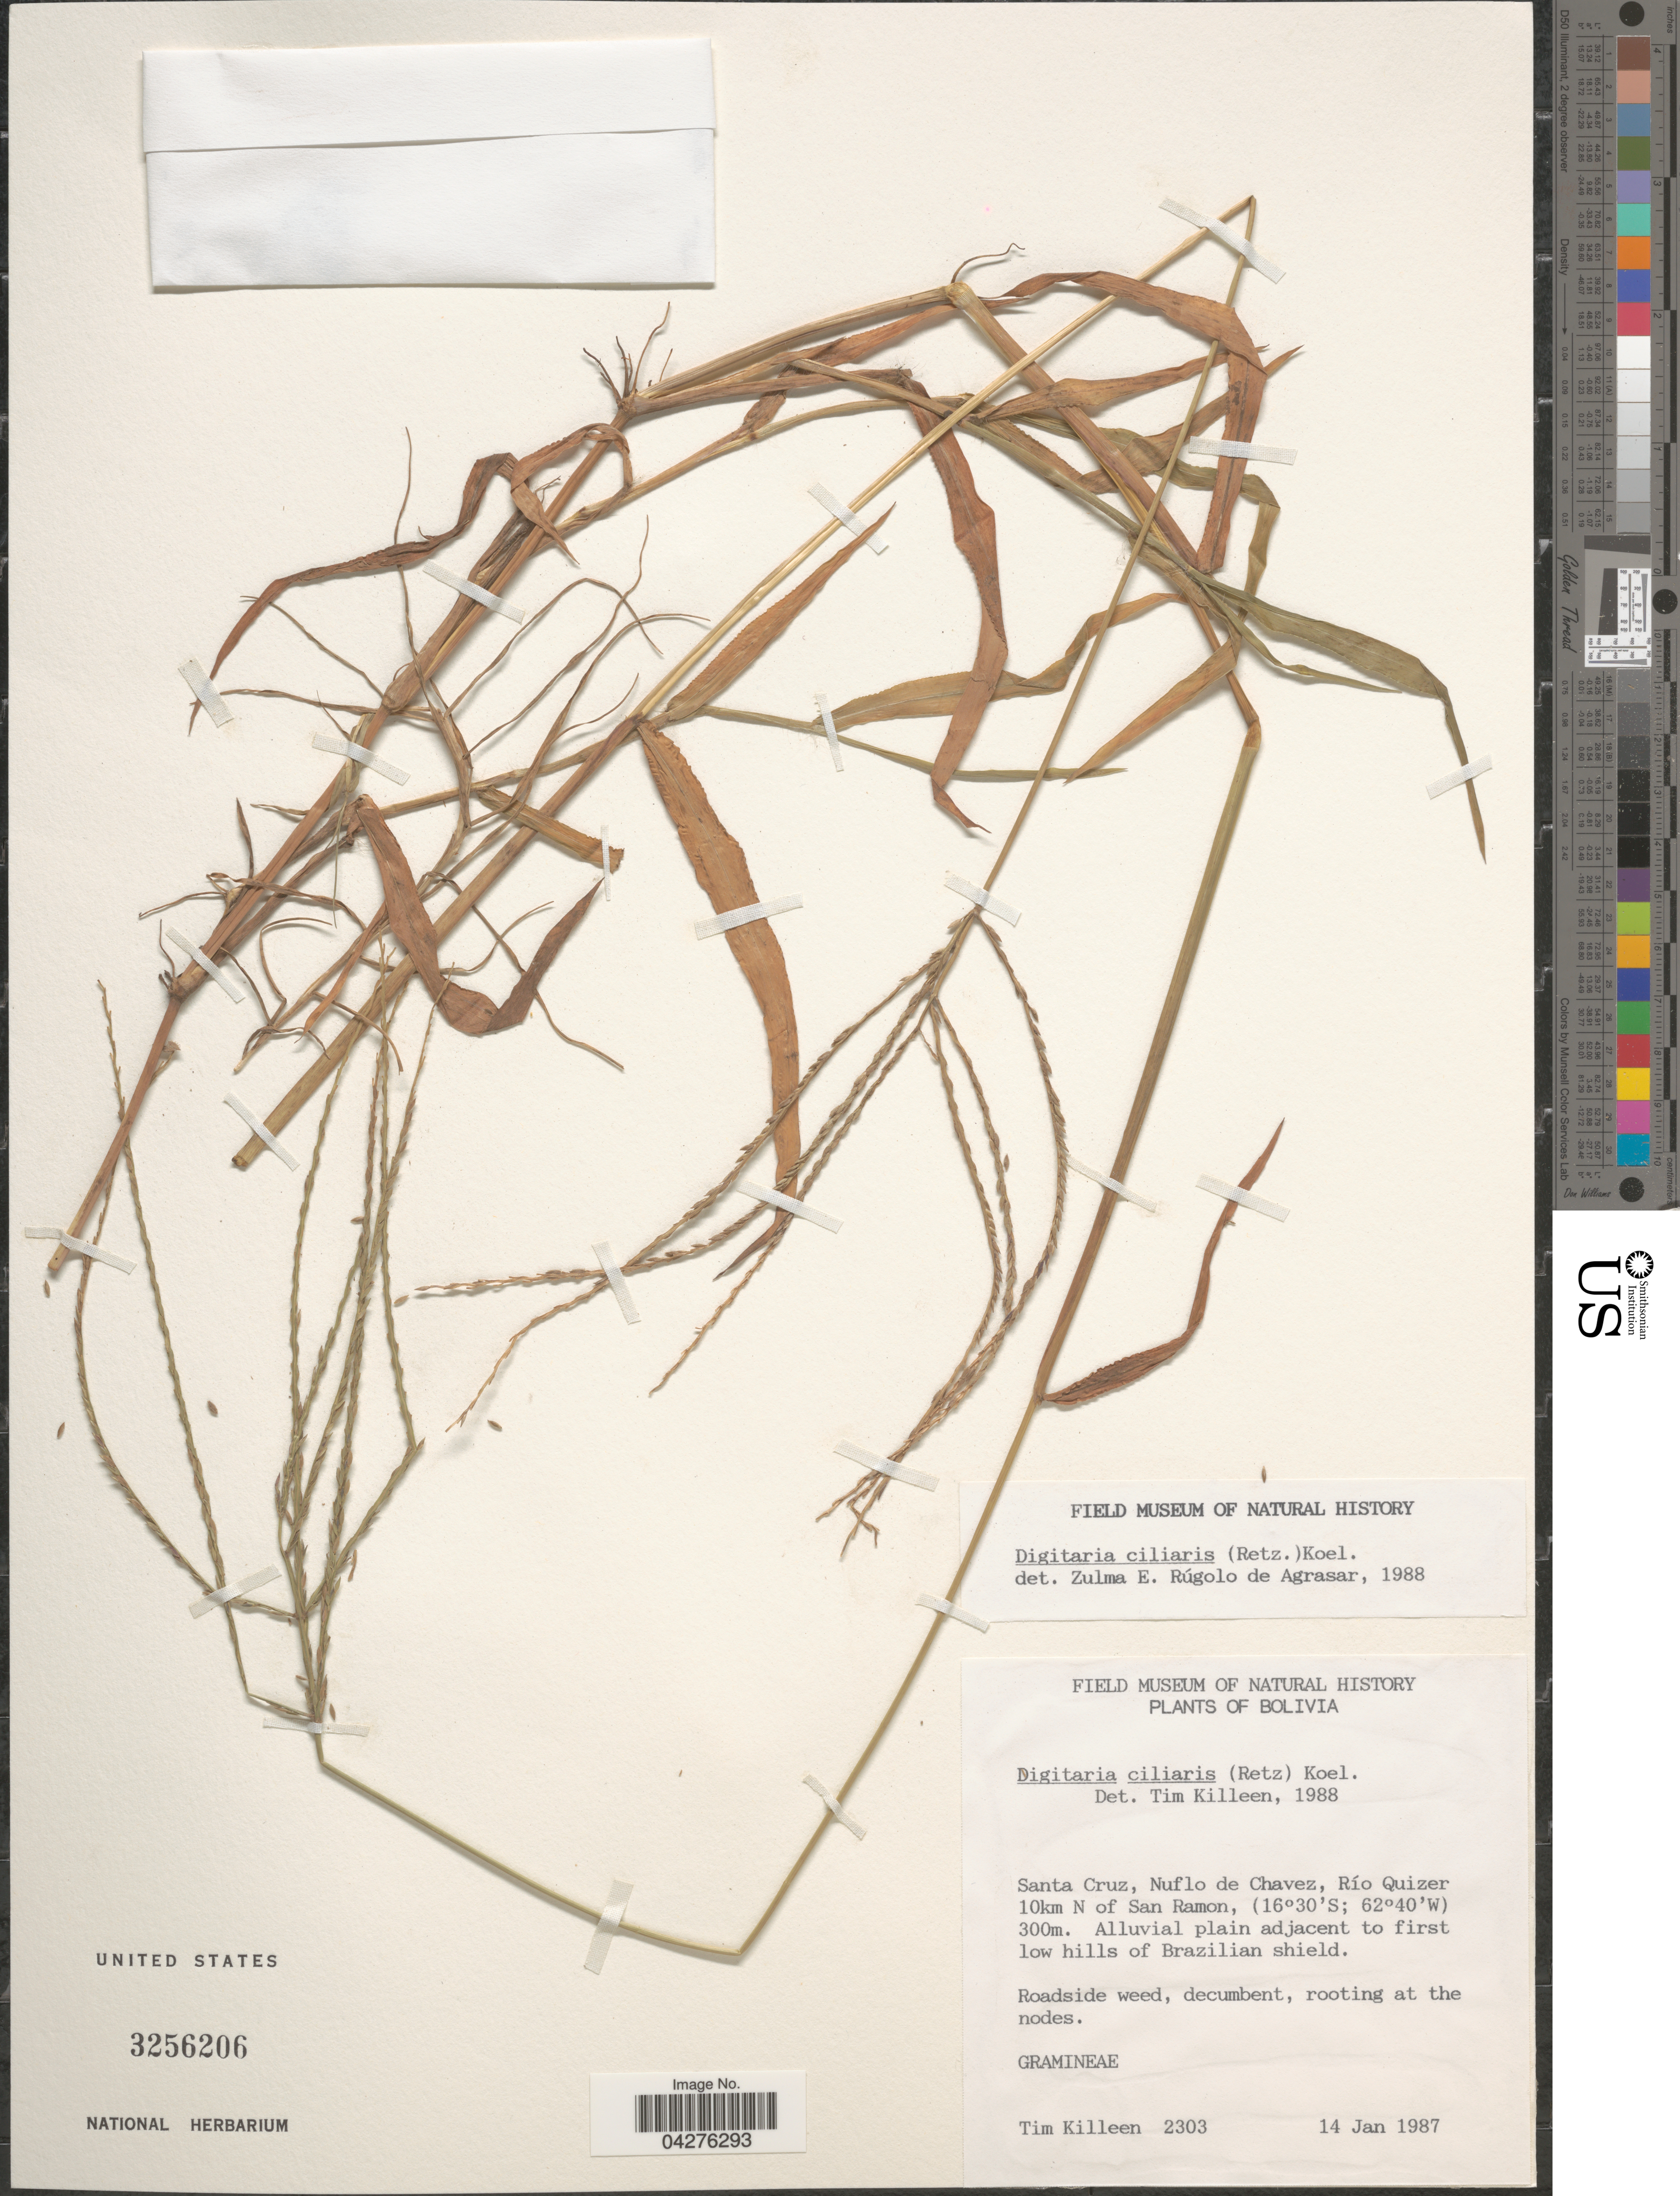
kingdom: Plantae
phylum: Tracheophyta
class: Liliopsida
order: Poales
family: Poaceae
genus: Digitaria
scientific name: Digitaria ciliaris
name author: (Retz.) Koeler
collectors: T. J. Killeen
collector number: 2303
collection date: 1987-01-14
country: Bolivia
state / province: Santa Cruz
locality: Nuflo de Chavez, Río Quizer 10km N of San Ramon. Alluvial plain adjacent to first low hills of Brazilian shield.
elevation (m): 300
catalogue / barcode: US 3256206